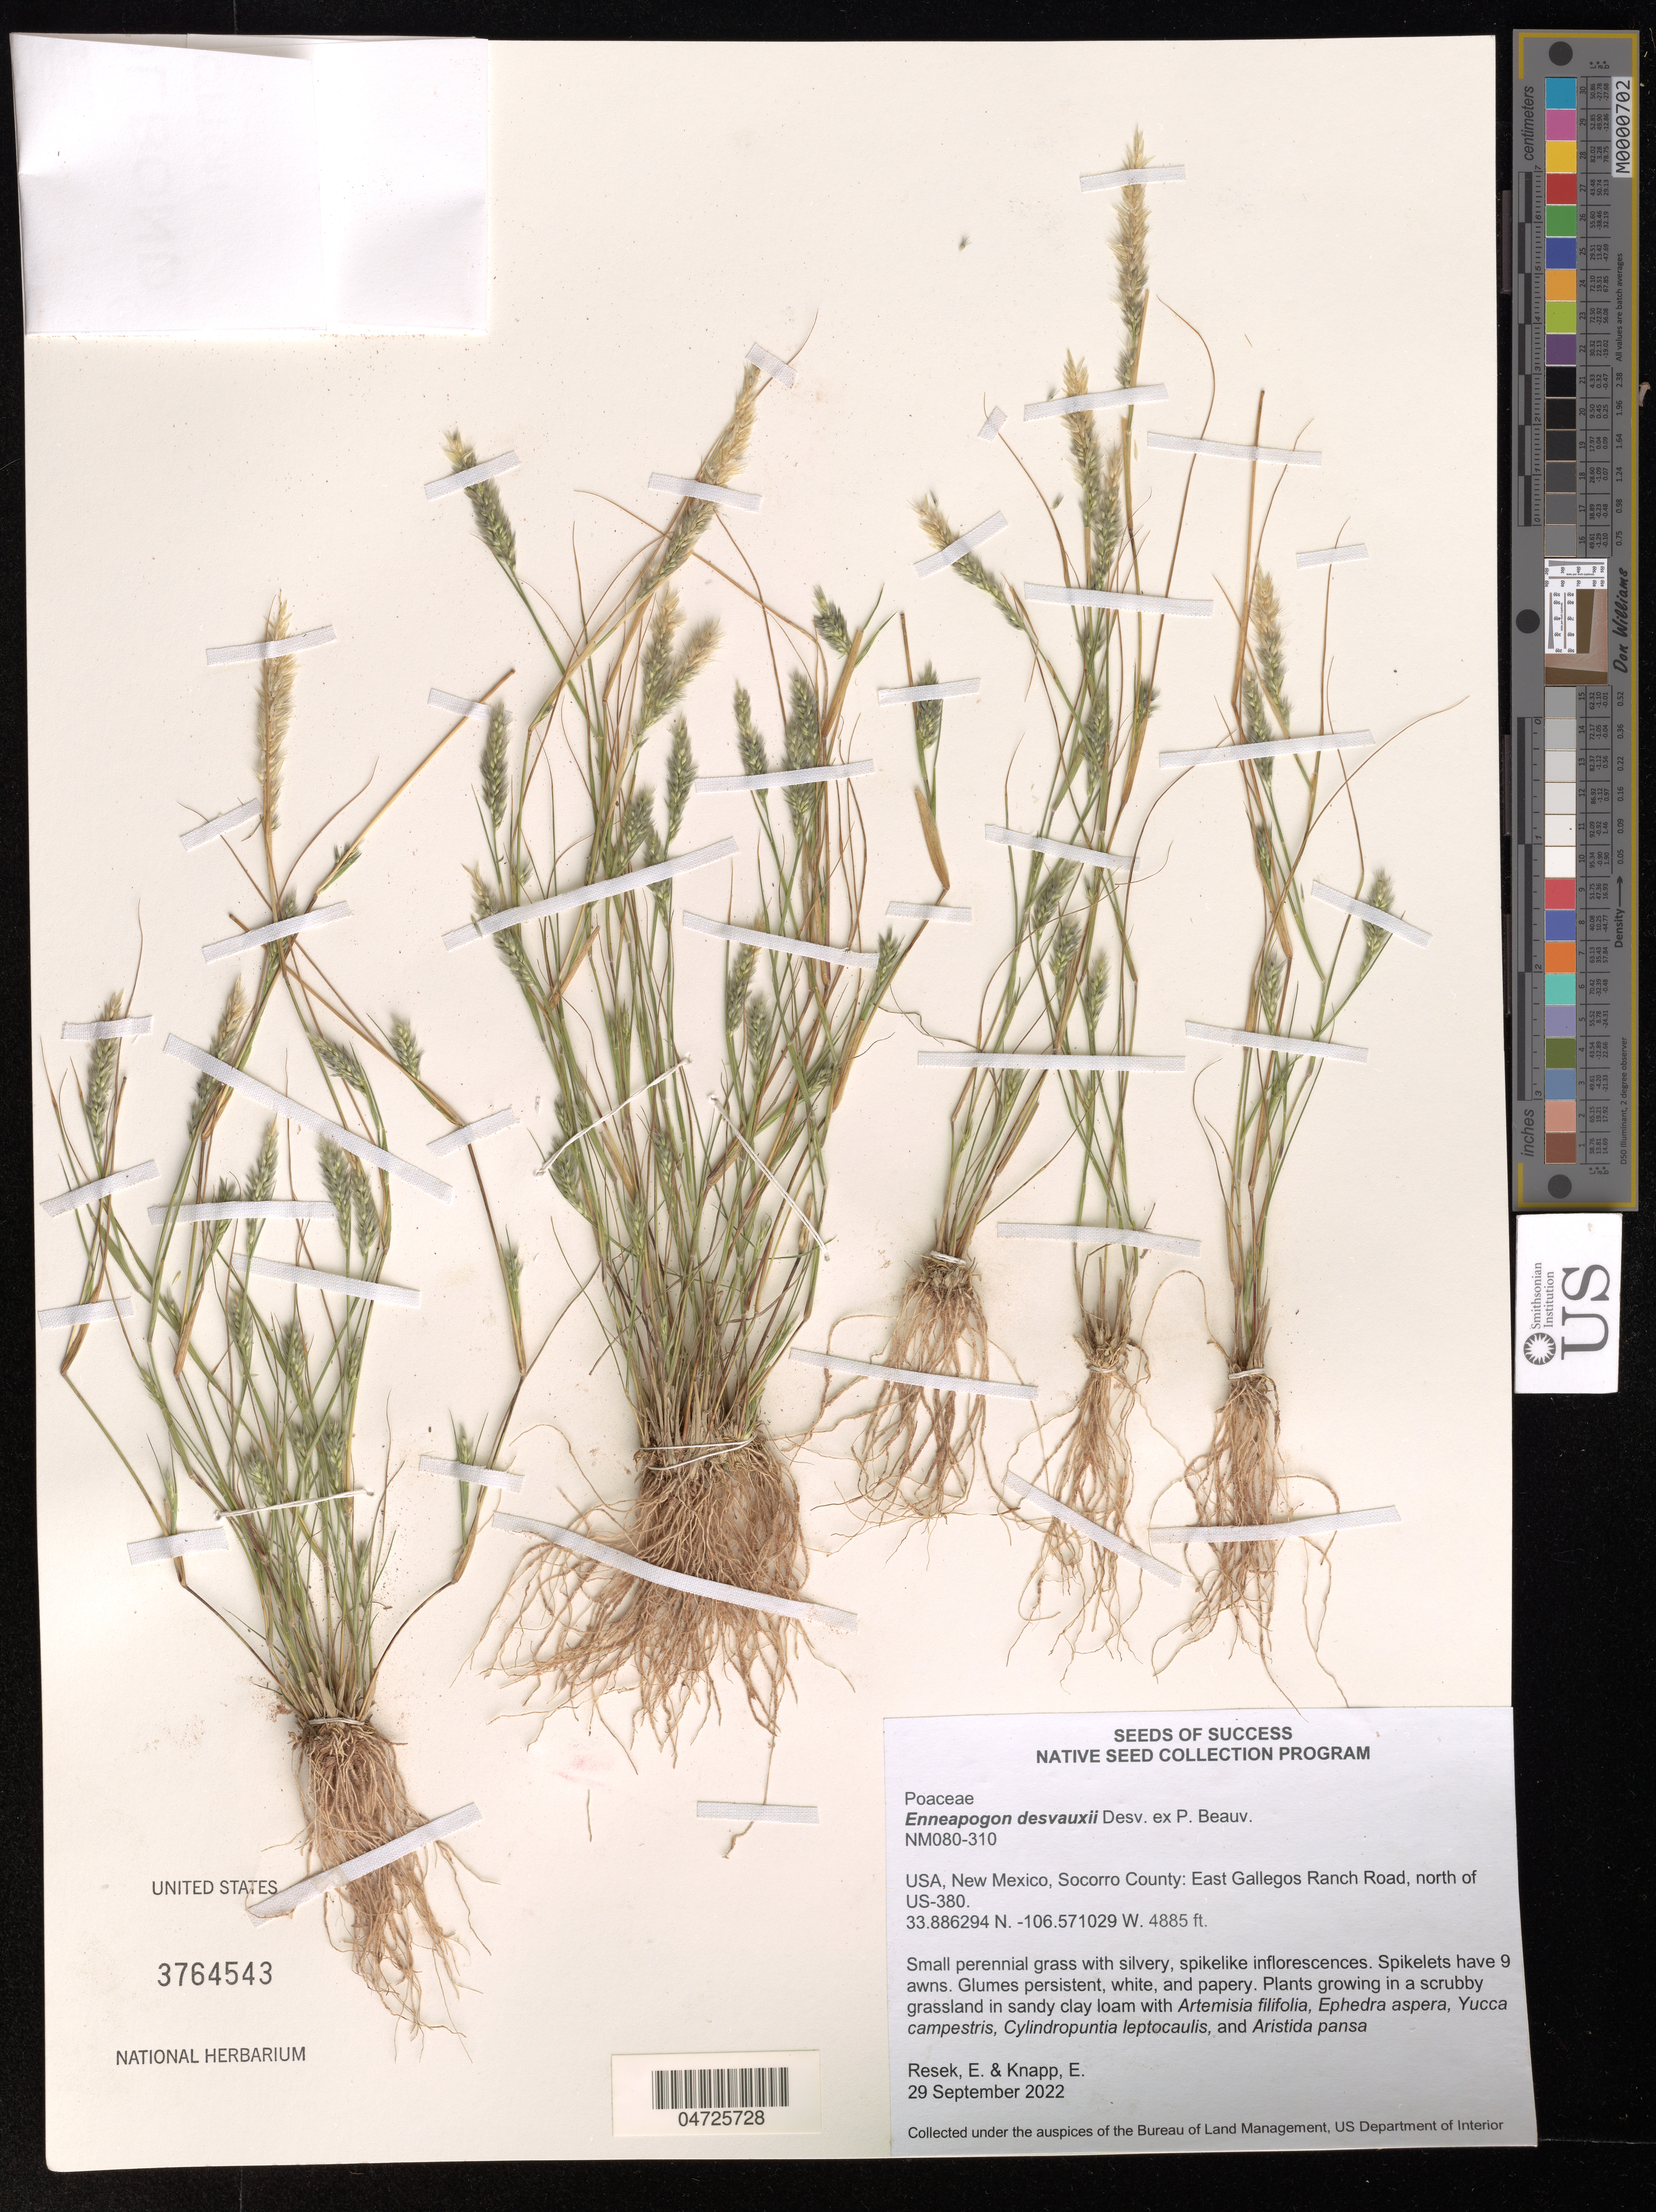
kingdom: Plantae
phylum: Tracheophyta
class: Liliopsida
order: Poales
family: Poaceae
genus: Enneapogon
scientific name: Enneapogon desvauxii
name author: P. Beauv.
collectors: E. Resek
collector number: NM080-310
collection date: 2022-09-29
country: United States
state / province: New Mexico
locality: Socorro County: East Gallegos Ranch Road, north of US-380.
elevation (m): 1489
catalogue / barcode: US 3764543